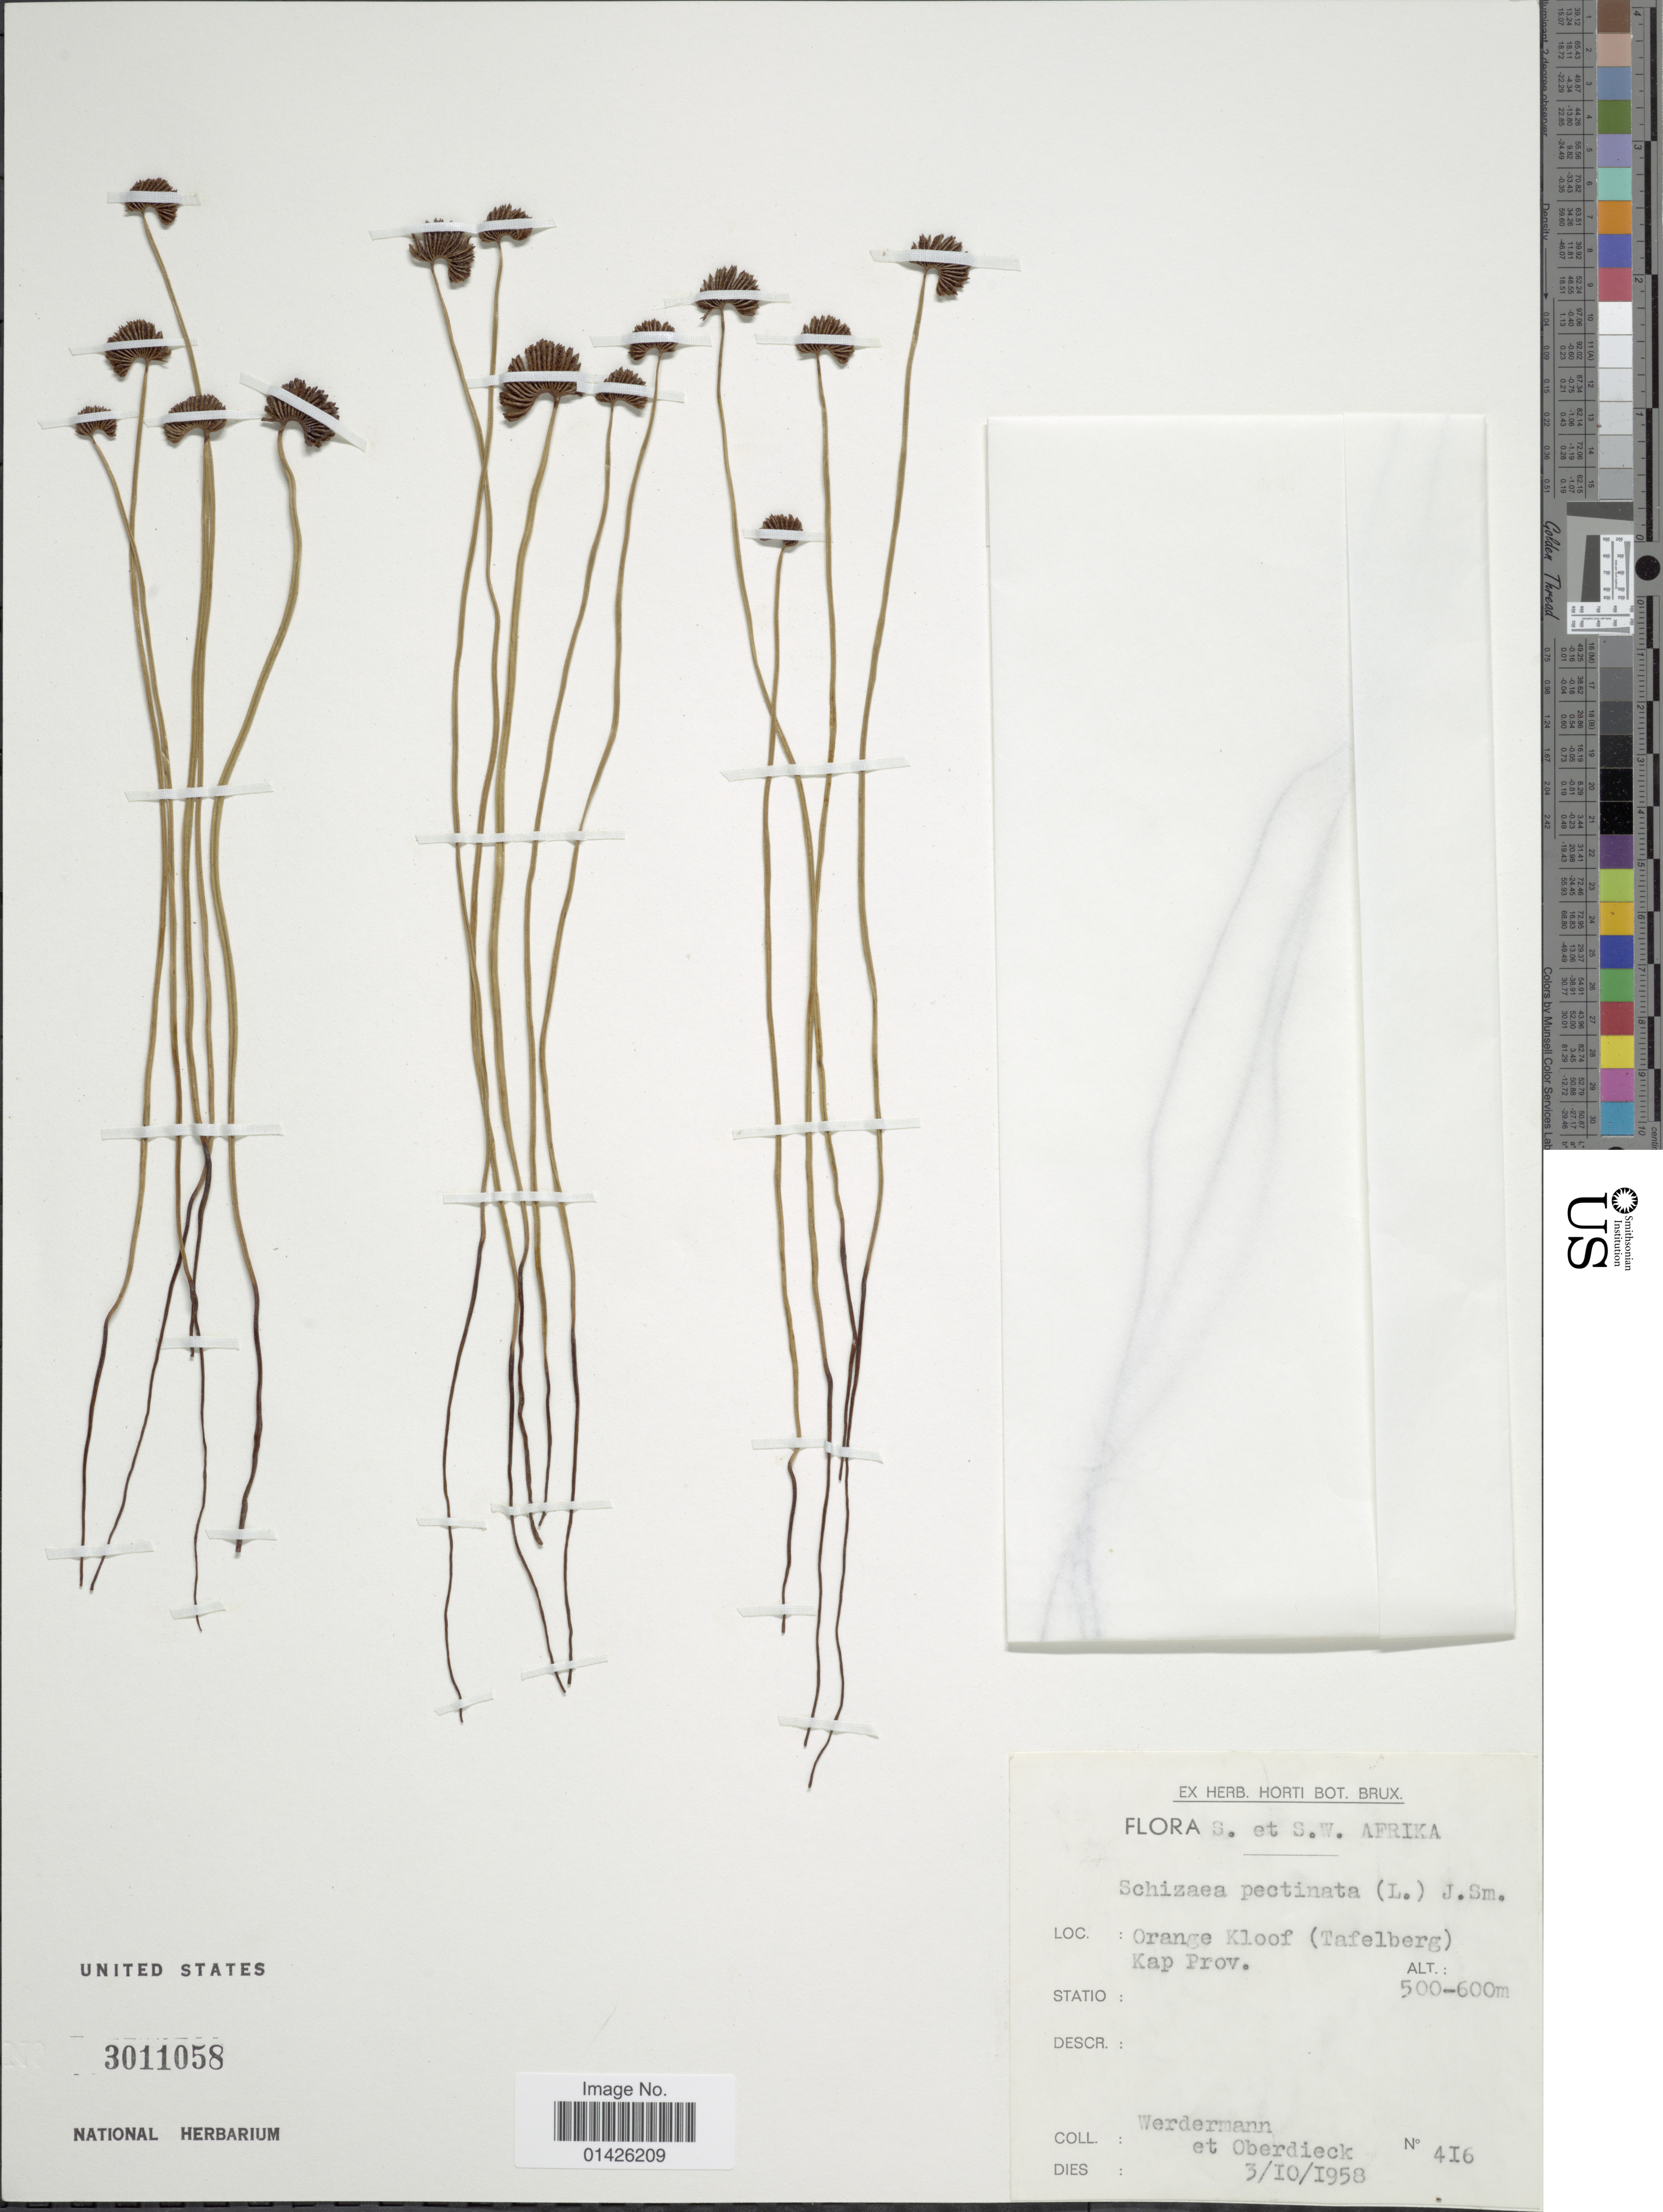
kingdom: Plantae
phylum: Tracheophyta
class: Polypodiopsida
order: Schizaeales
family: Schizaeaceae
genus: Schizaea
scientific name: Schizaea pectinata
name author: (L.) Sw.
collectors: E. Werdermann & H. Oberdieck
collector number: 416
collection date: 1958-10-03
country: South Africa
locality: S.W. Afrika, Orange kloof (Tafelberg) Kao Prov.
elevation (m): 500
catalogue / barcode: US 3011058